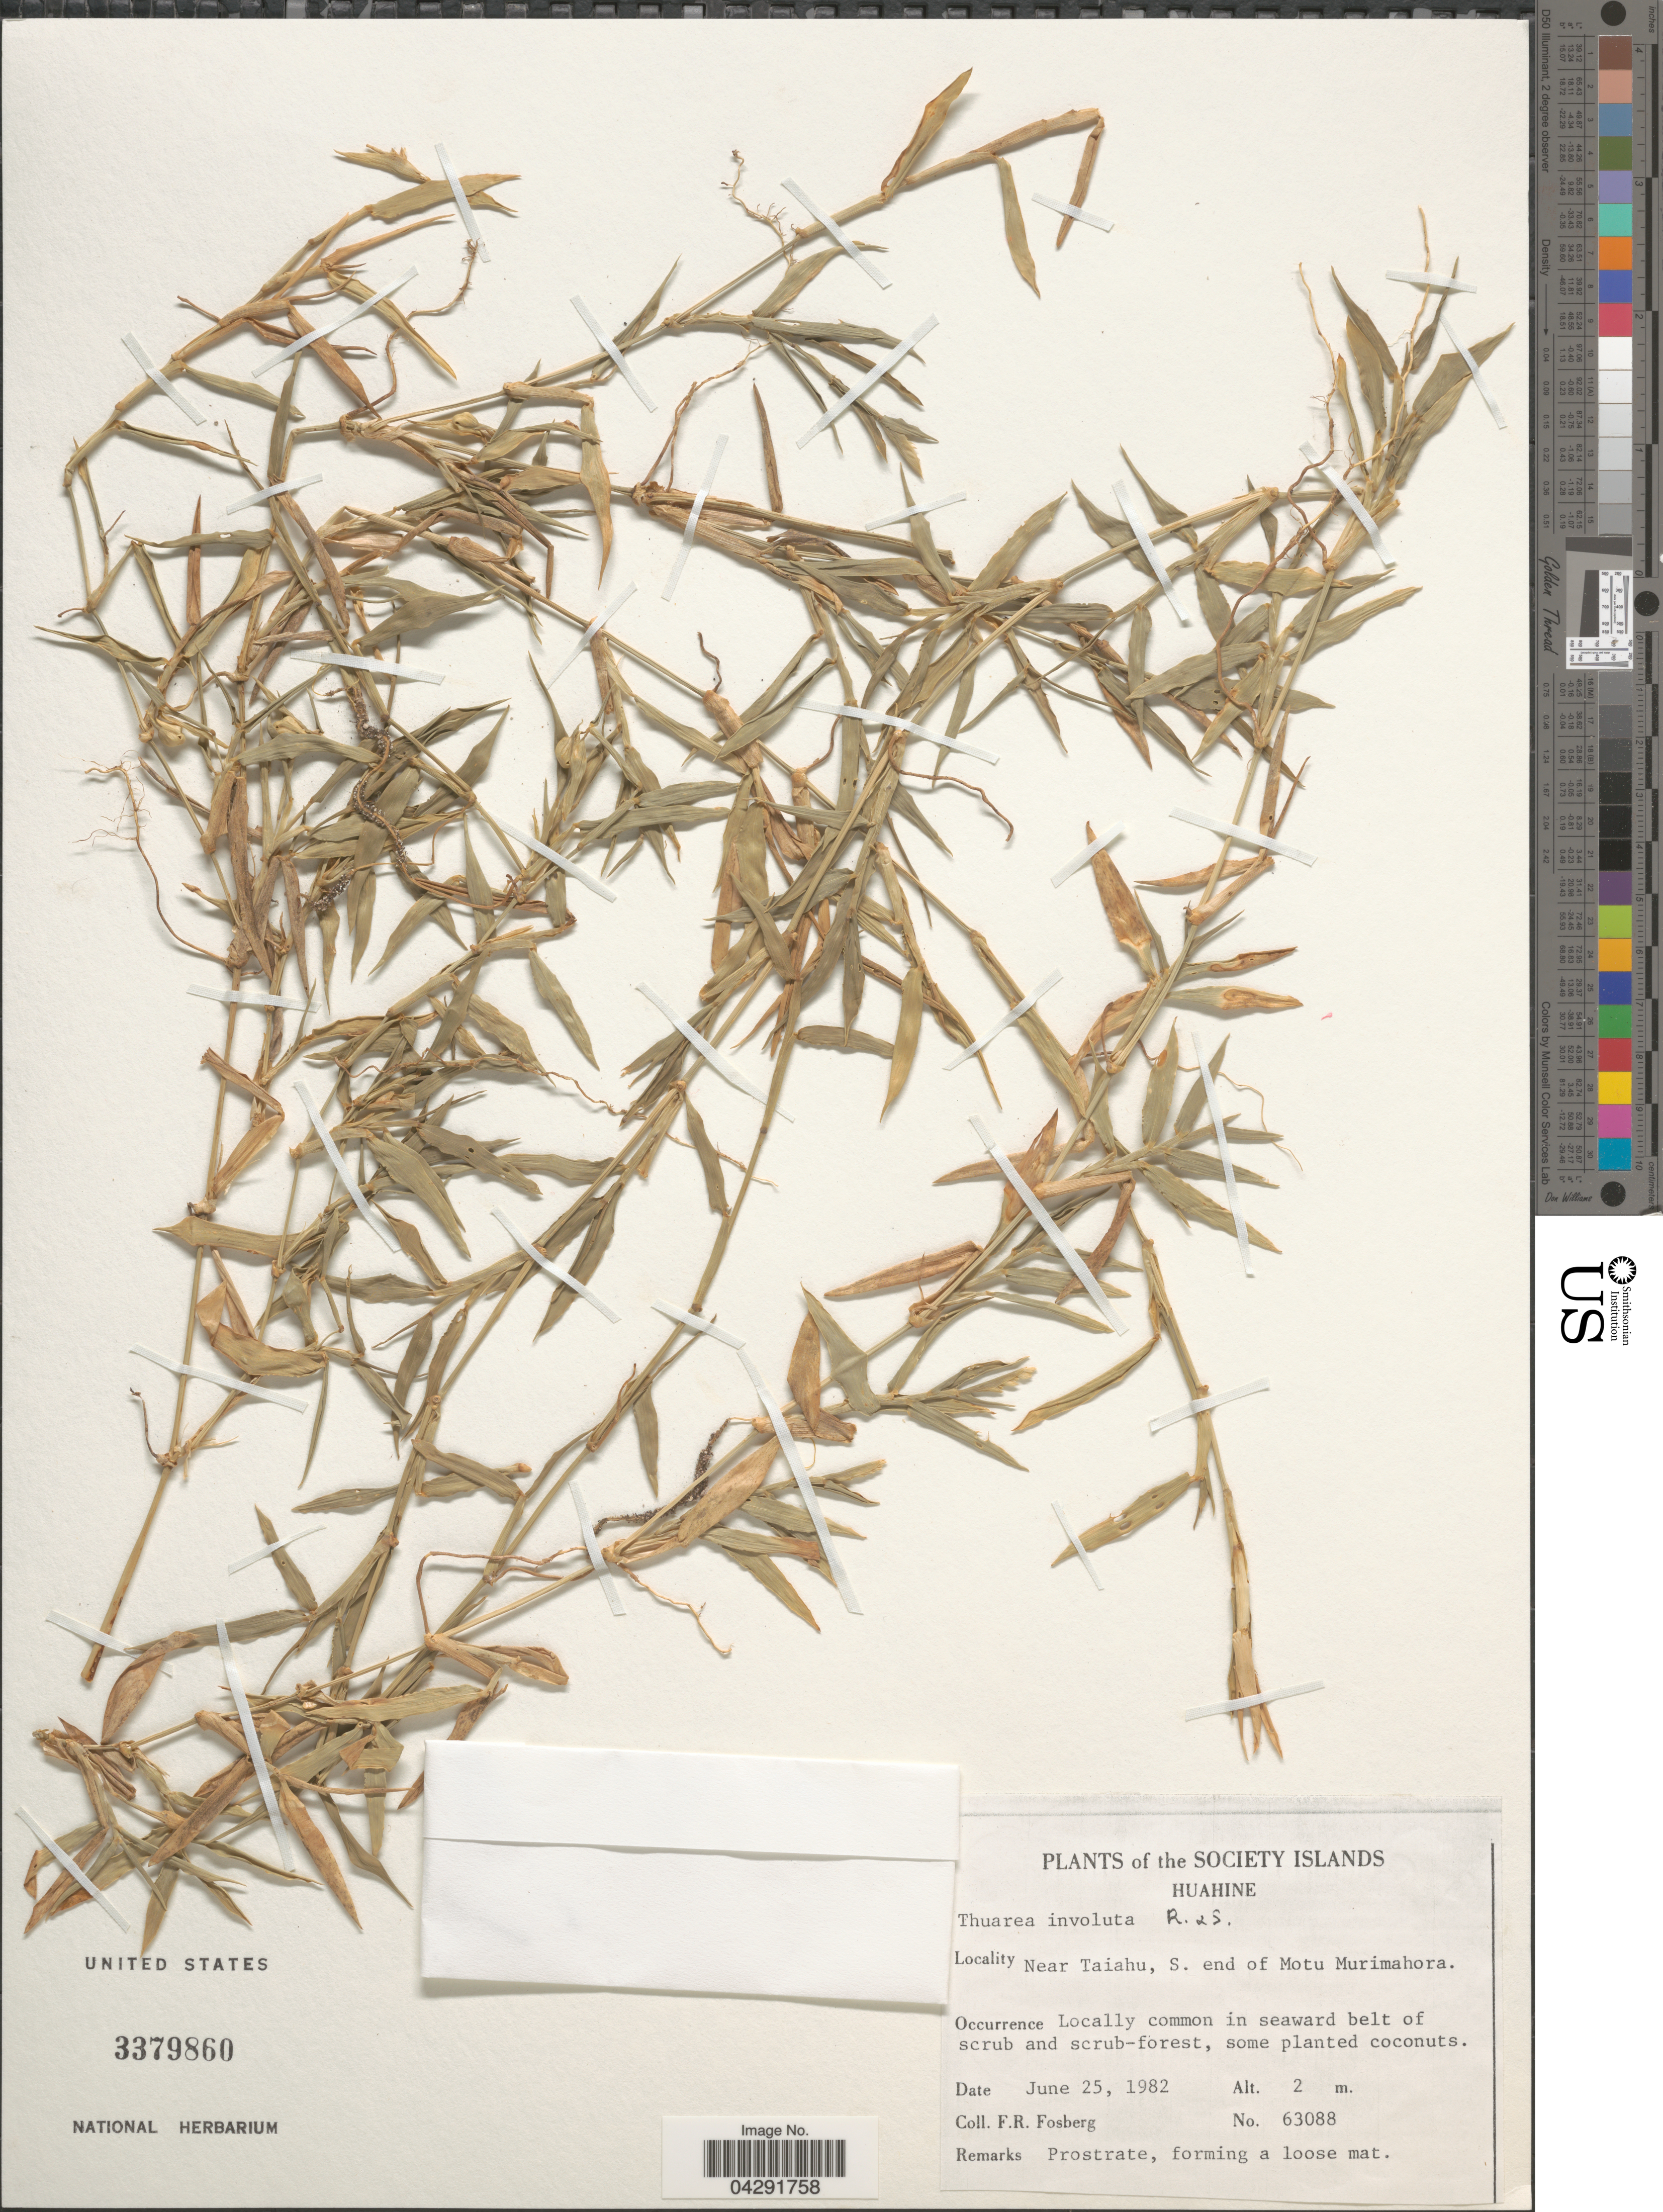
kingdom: Plantae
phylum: Tracheophyta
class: Liliopsida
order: Poales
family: Poaceae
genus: Thuarea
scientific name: Thuarea involuta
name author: (G. Forst.) R. Br. ex Sm.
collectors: F. R. Fosberg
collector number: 63088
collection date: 1982-06-25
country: French Polynesia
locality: Society Islands. Huahine. Near Taiahu, S. end of Motu Murimahora. Locally common in seaward belt of scrub and scrub-forest.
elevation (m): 2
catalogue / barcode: US 3379860